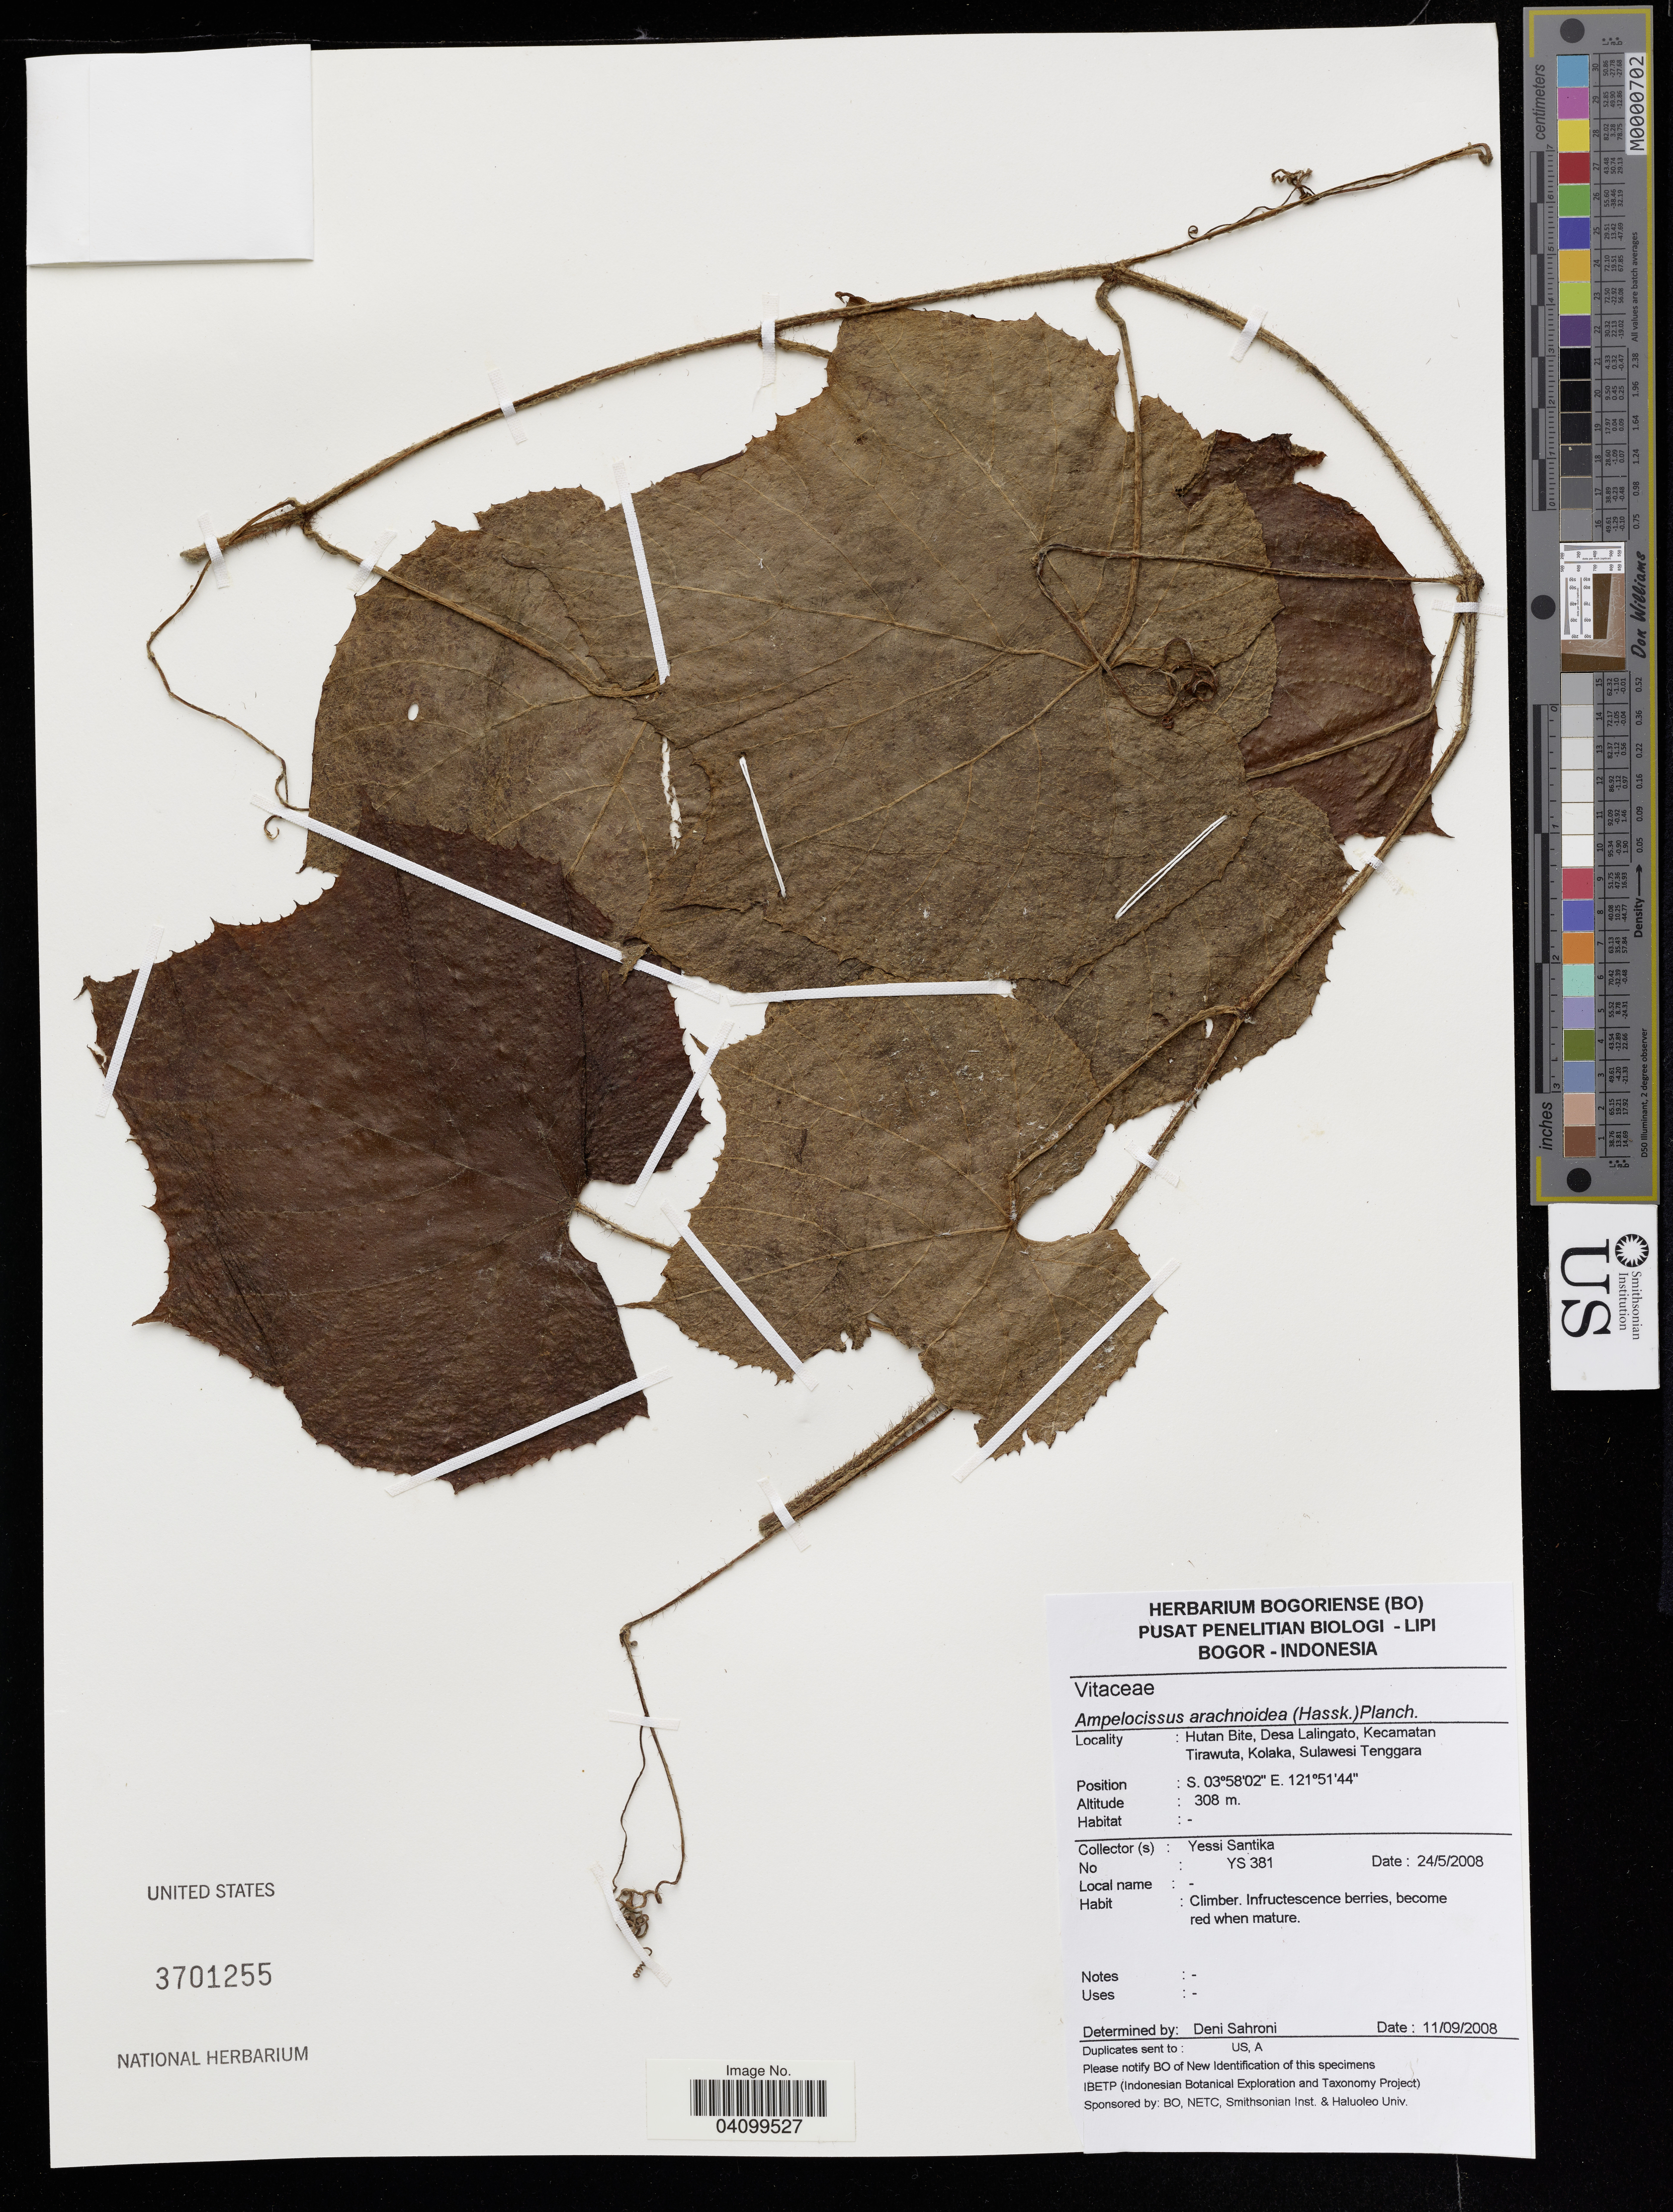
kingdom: Plantae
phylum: Tracheophyta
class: Magnoliopsida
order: Vitales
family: Vitaceae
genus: Ampelocissus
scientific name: Ampelocissus arachnoidea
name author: (Hassk.) Planch.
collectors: Y. Santika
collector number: YS 381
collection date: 2008-05-24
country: Indonesia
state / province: Sulawesi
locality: Hutan Bite, Desa Lalingato, Kecamatan Tirawuta, Kolaka, Sulawesi Tenggara.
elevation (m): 308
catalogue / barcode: US 3701255